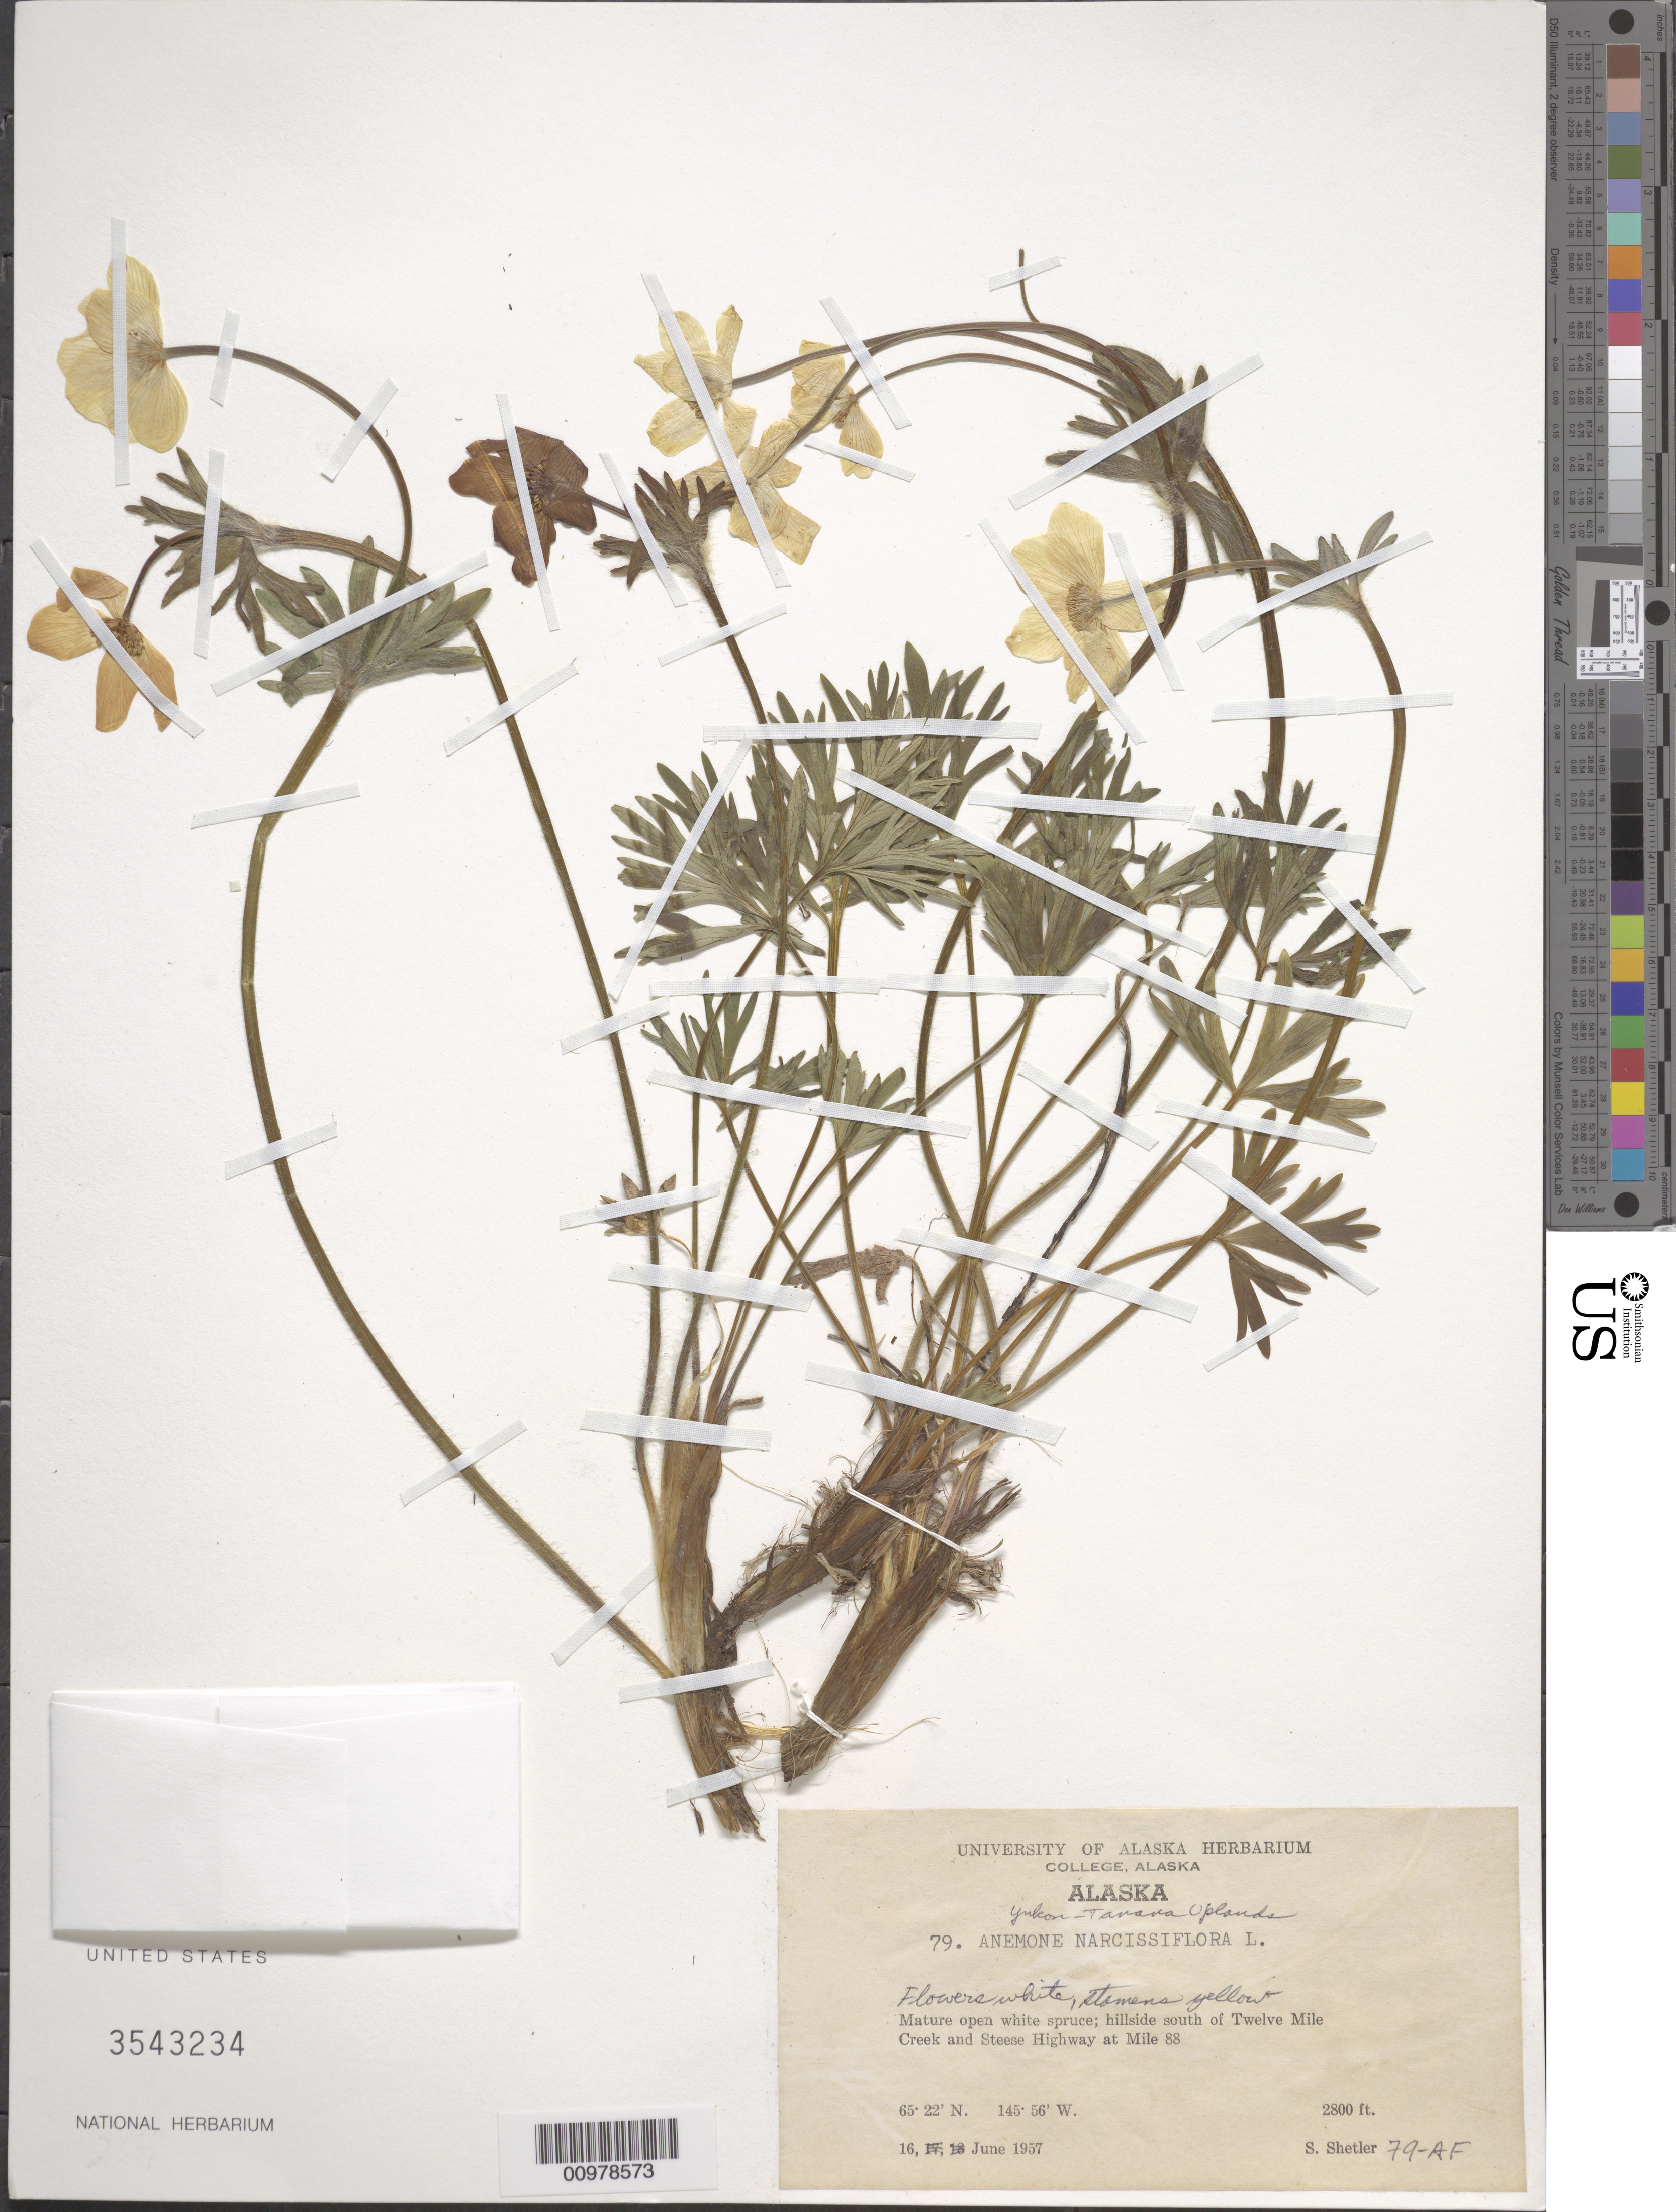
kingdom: Plantae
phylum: Tracheophyta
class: Magnoliopsida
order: Ranunculales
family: Ranunculaceae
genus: Anemone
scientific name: Anemone narcissiflora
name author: L.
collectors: S. Shetler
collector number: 79-AF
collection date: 1957-06-16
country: United States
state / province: Alaska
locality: Hillside south of Twelve Mile Creek and Steese Highway at Mile 88.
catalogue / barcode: US 3543234